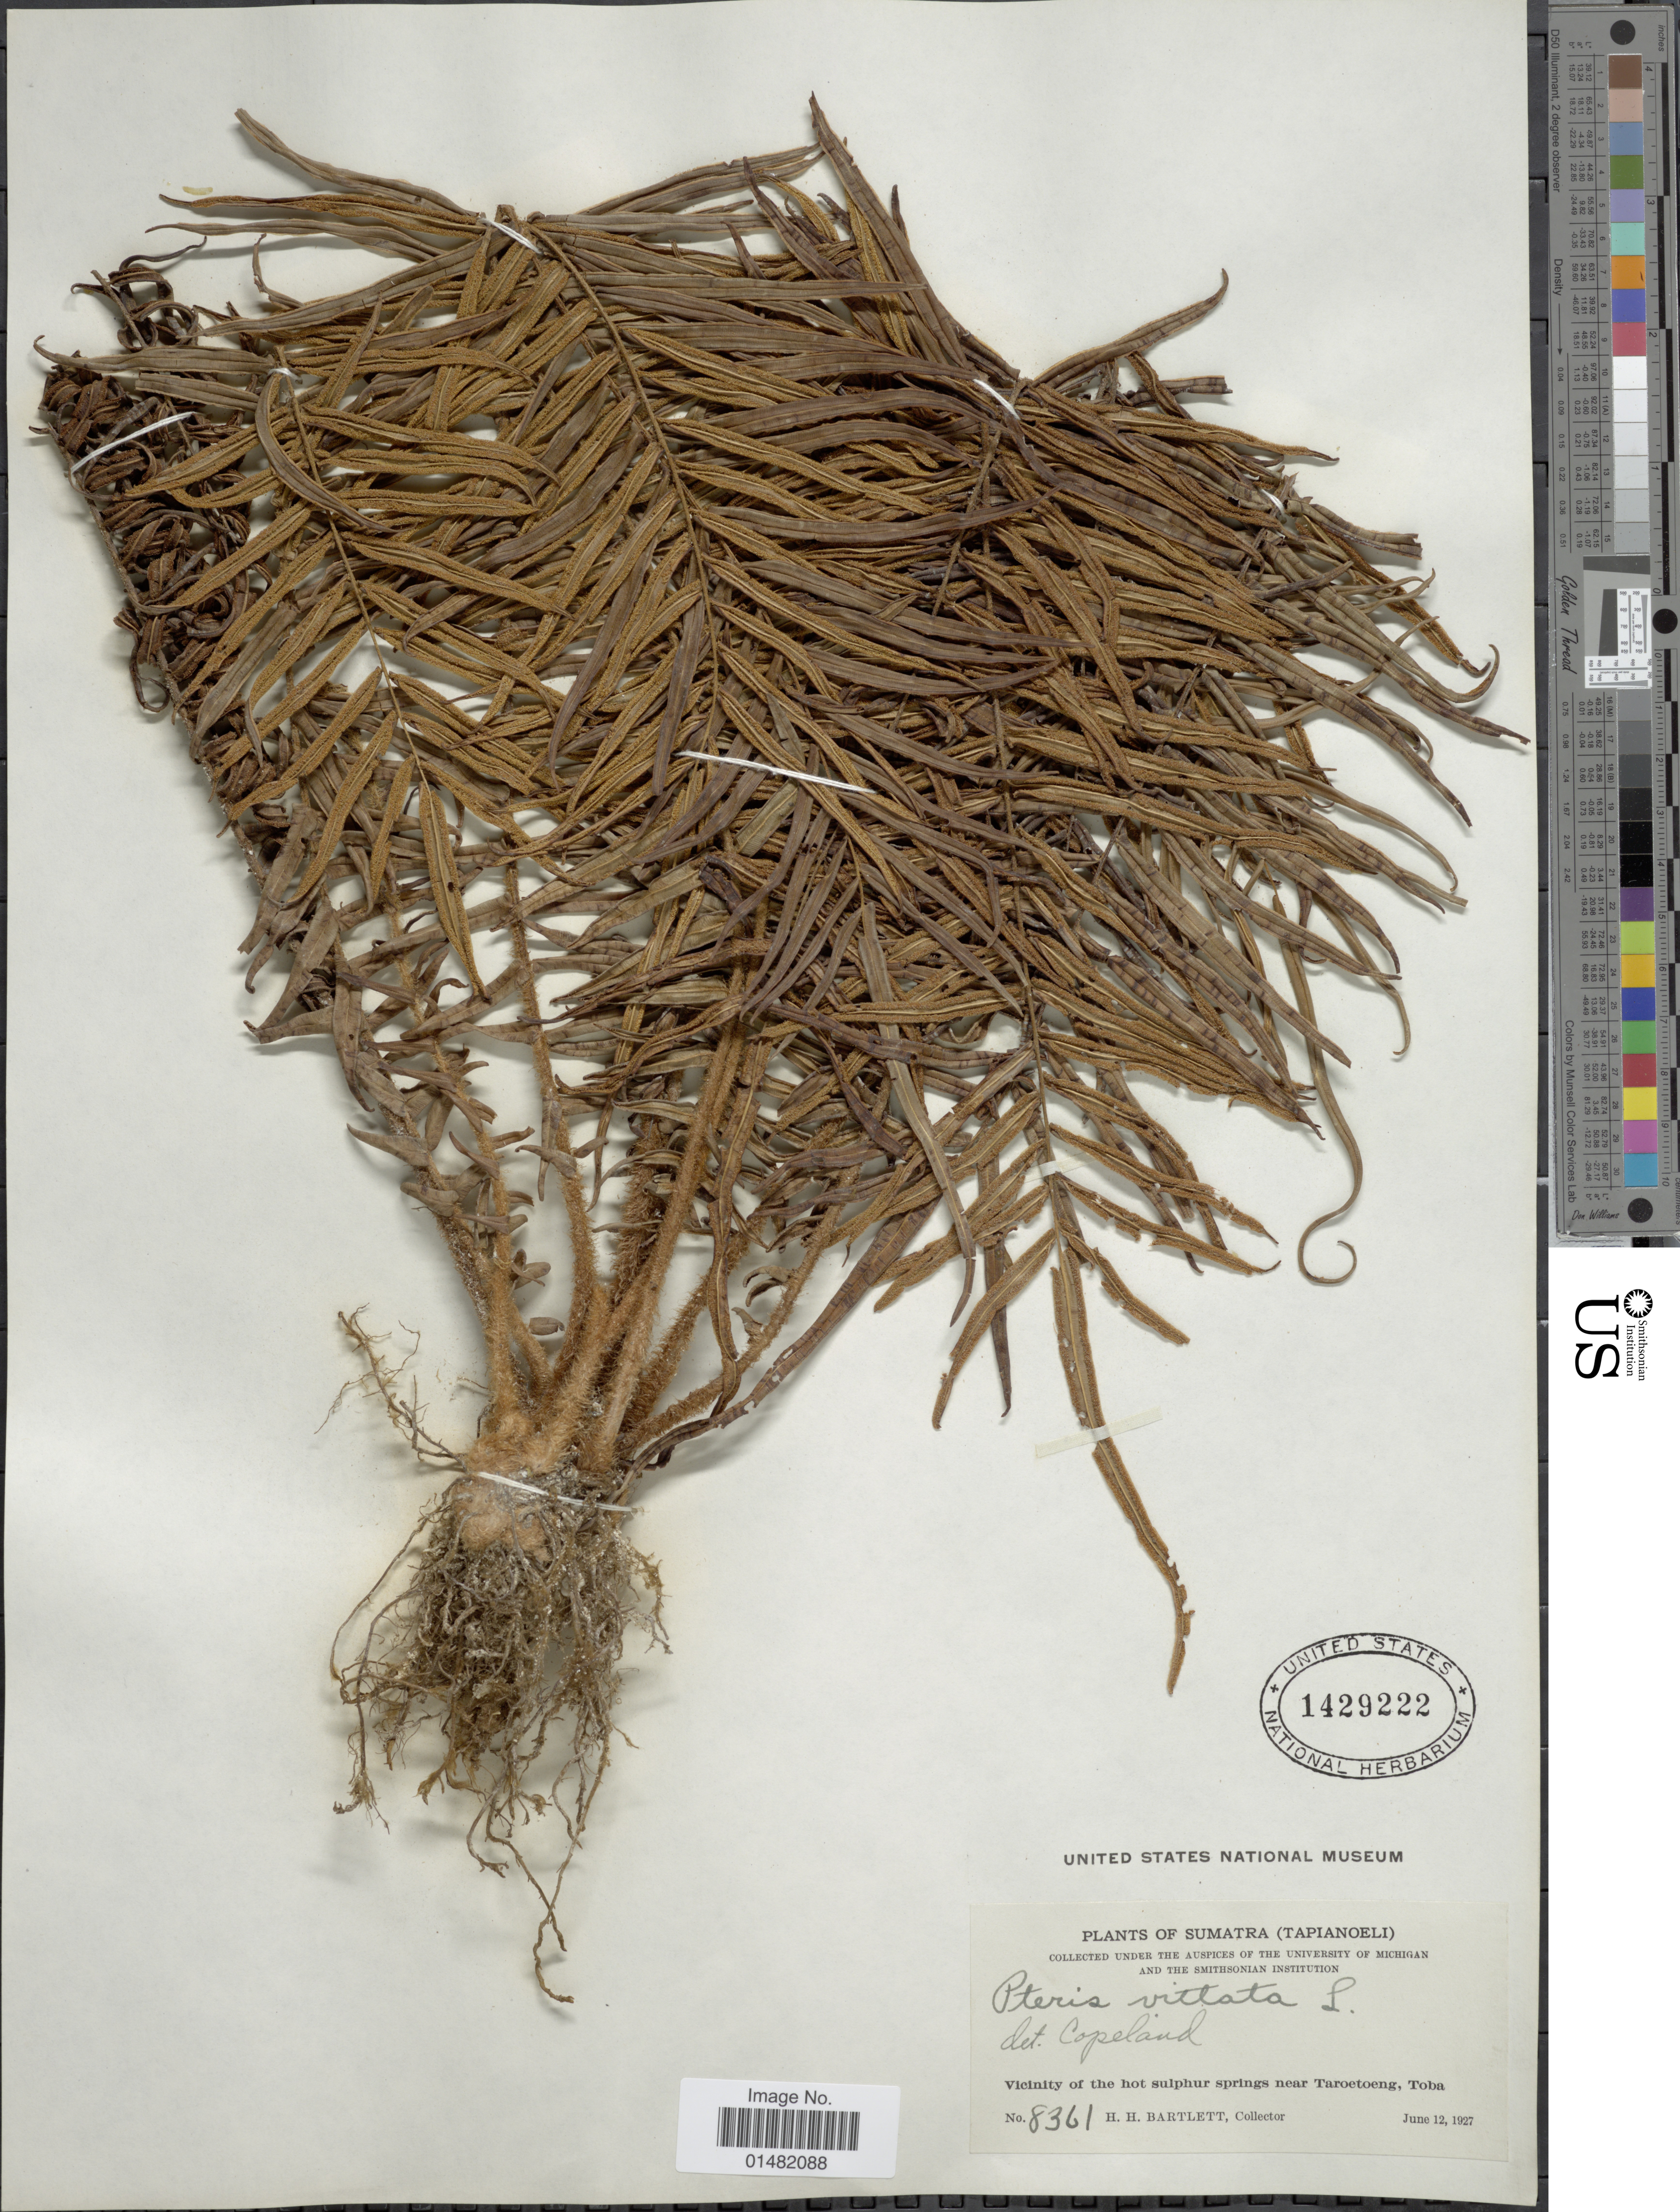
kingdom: Plantae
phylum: Tracheophyta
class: Polypodiopsida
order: Polypodiales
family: Pteridaceae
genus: Pteris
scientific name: Pteris vittata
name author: L.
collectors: H. H. Bartlett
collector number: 8361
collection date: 1927-06-12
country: Indonesia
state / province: Sumatra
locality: (Tapianoeli), Vicinity of the hot sulphur springs near Taroetoeng, Toba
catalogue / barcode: US 1429222